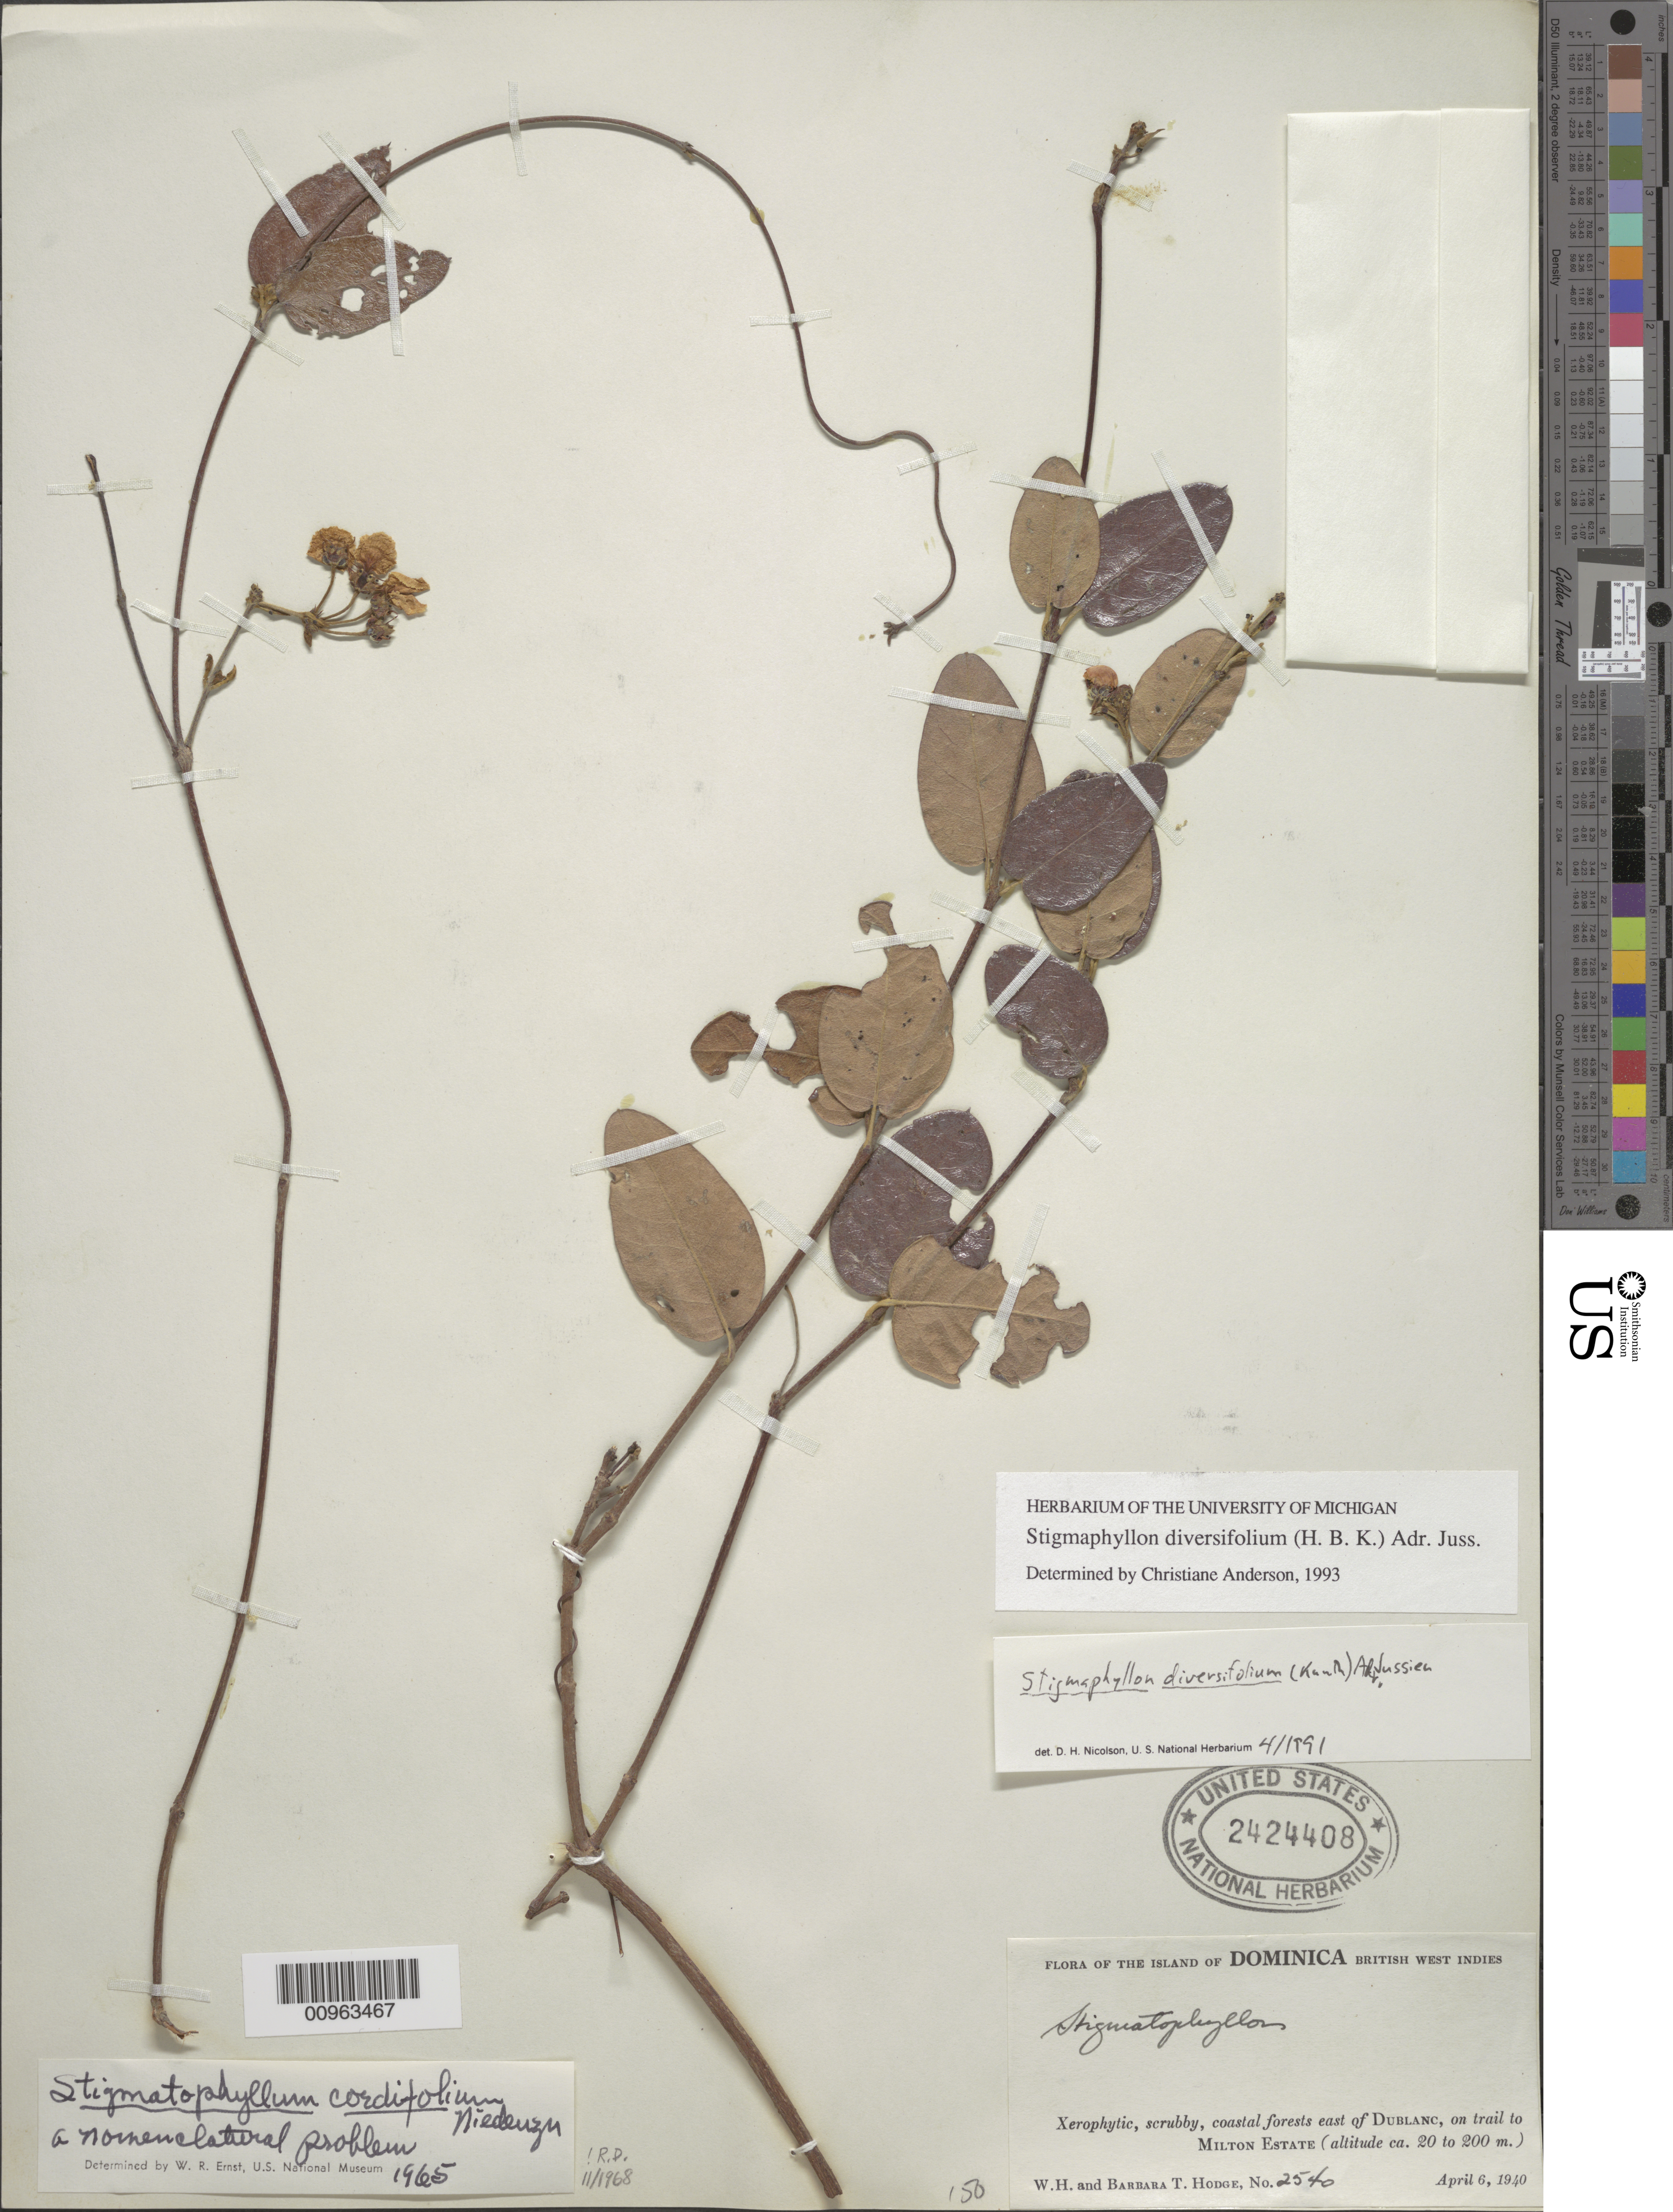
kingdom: Plantae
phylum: Tracheophyta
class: Magnoliopsida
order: Malpighiales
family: Malpighiaceae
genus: Stigmaphyllon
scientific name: Stigmaphyllon diversifolium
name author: (Kunth) A. Juss.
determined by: Anderson, C.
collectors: W. Hodge & B. Hodge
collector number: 2540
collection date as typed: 06 Apr 1940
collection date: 1940-04-06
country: Dominica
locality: East of Dublanc, on trail to Milton Estate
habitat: Xerophytic, scrubby, coastal forests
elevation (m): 20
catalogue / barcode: US 2424408